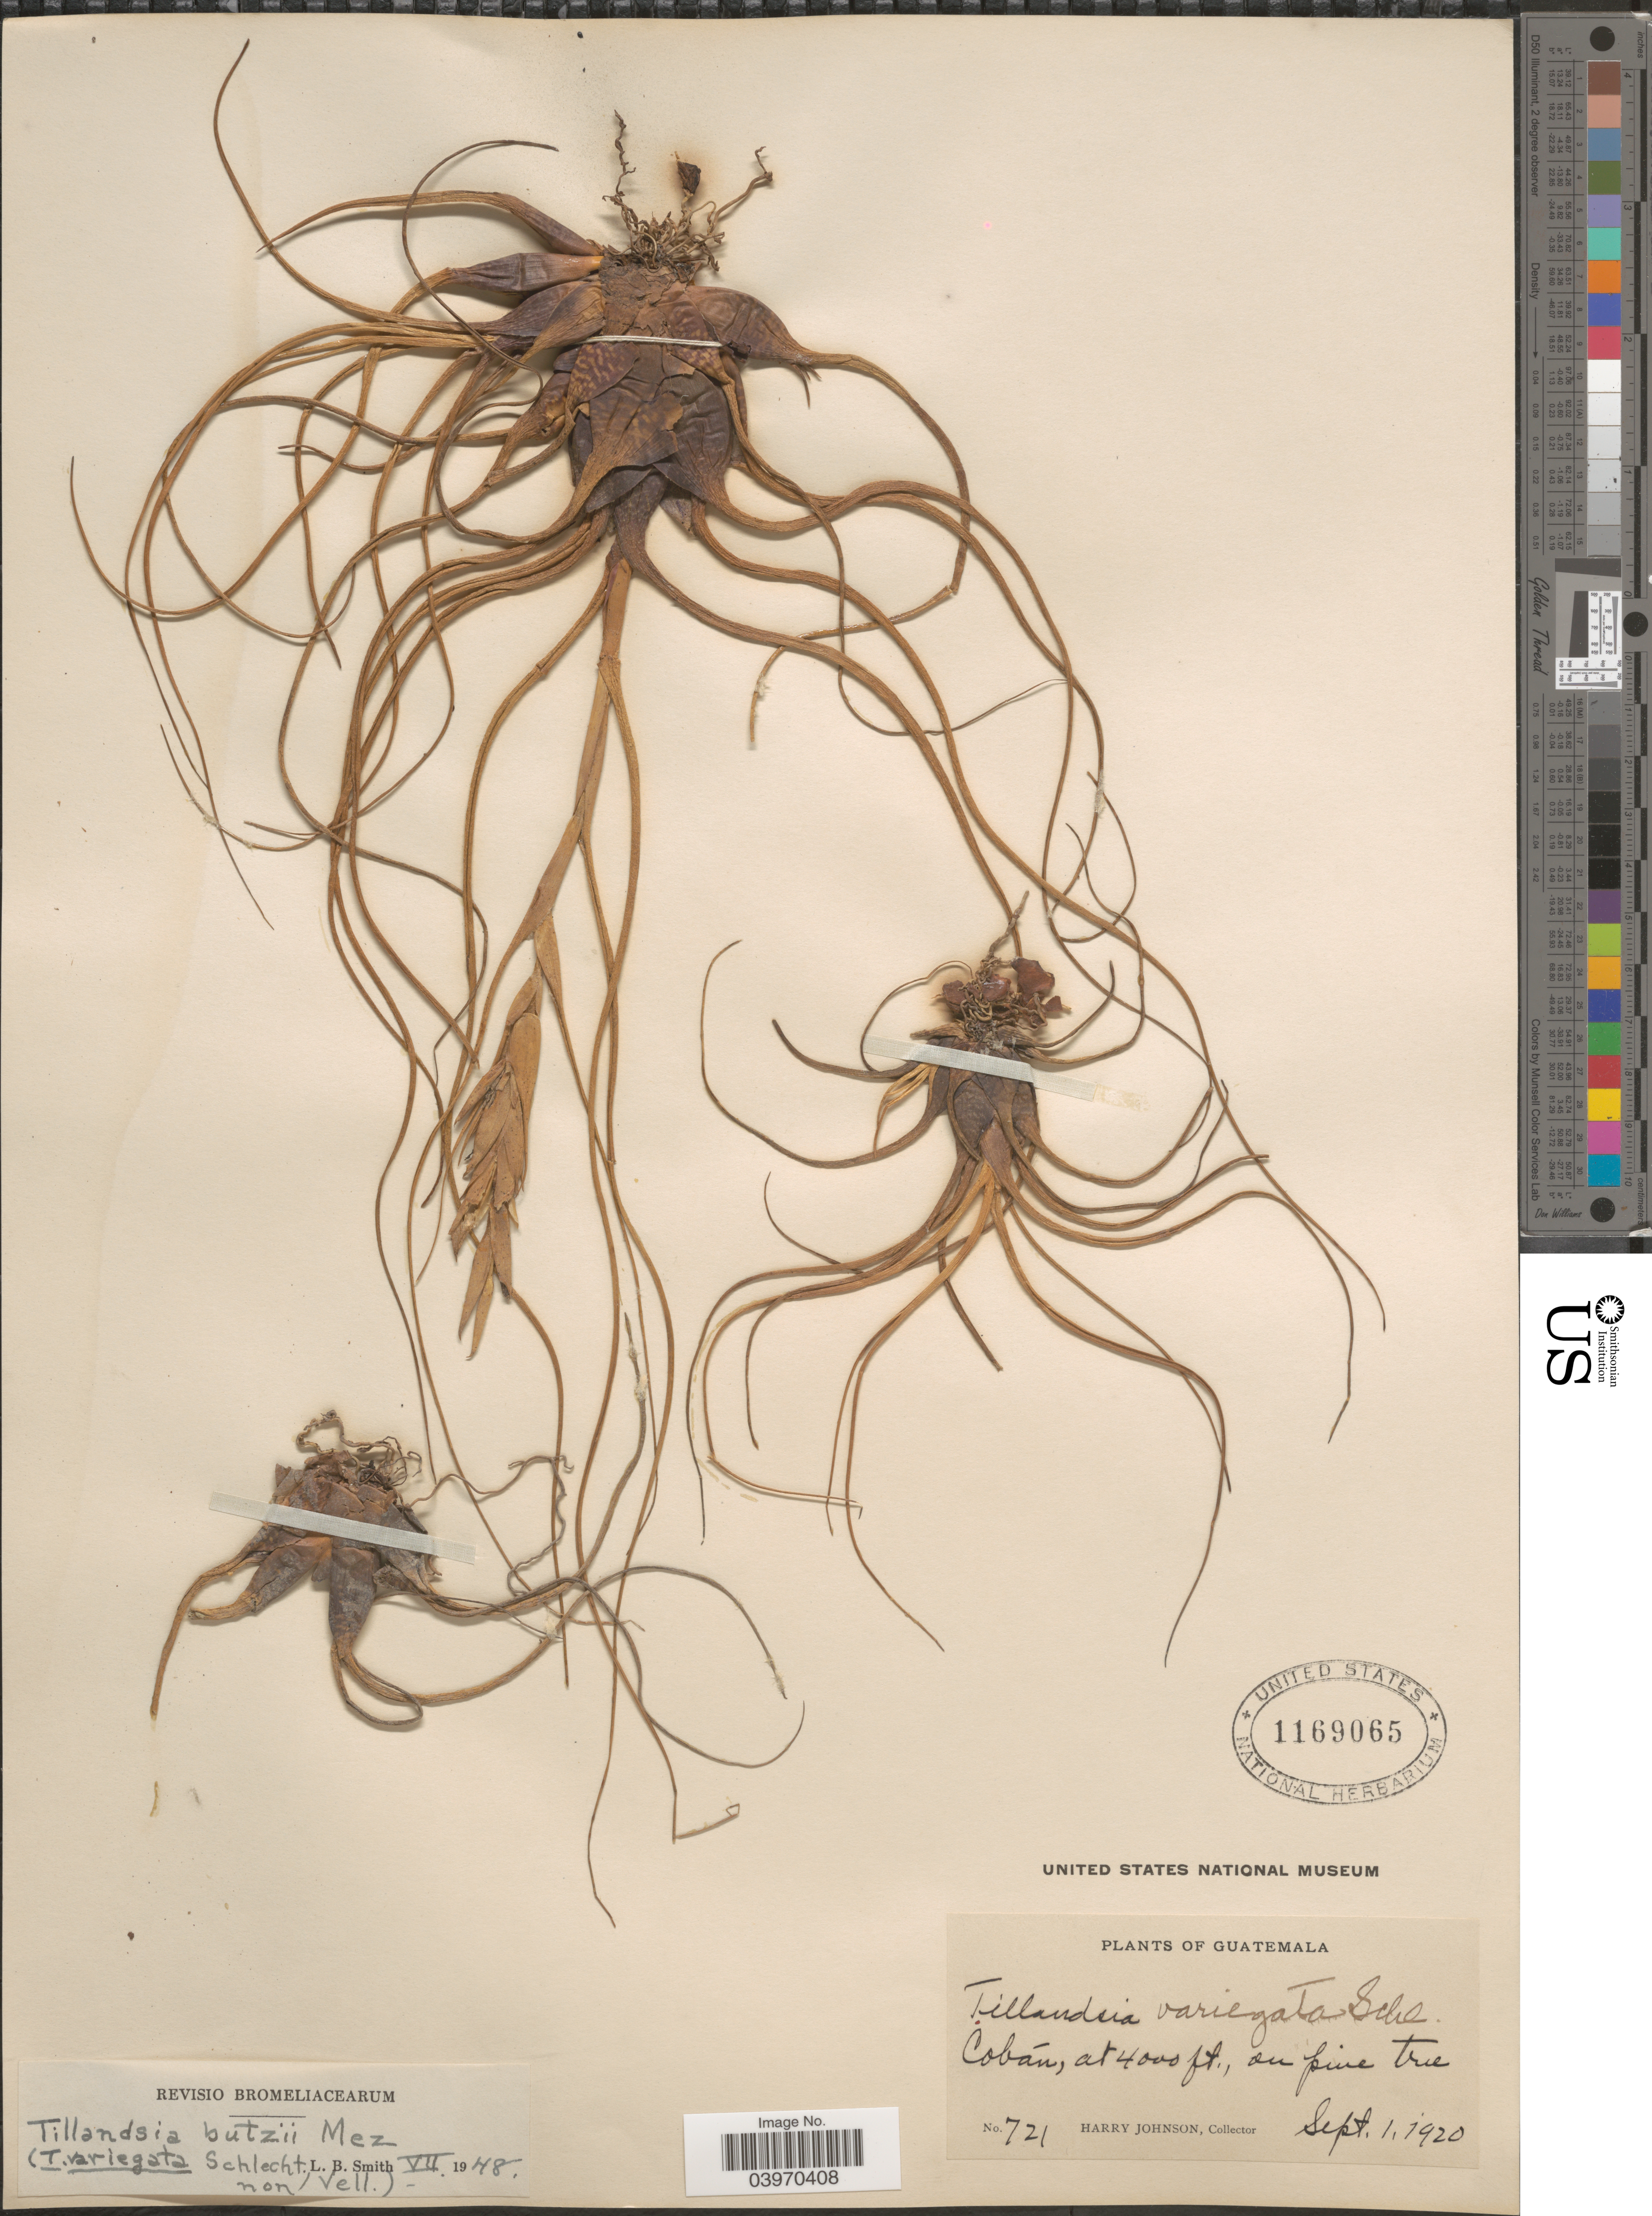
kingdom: Plantae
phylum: Tracheophyta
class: Liliopsida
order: Poales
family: Bromeliaceae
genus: Tillandsia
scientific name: Tillandsia butzii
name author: Mez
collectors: H. Johnson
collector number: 721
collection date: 1920-09-01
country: Guatemala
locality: Cobán.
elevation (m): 1219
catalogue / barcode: US 1169065